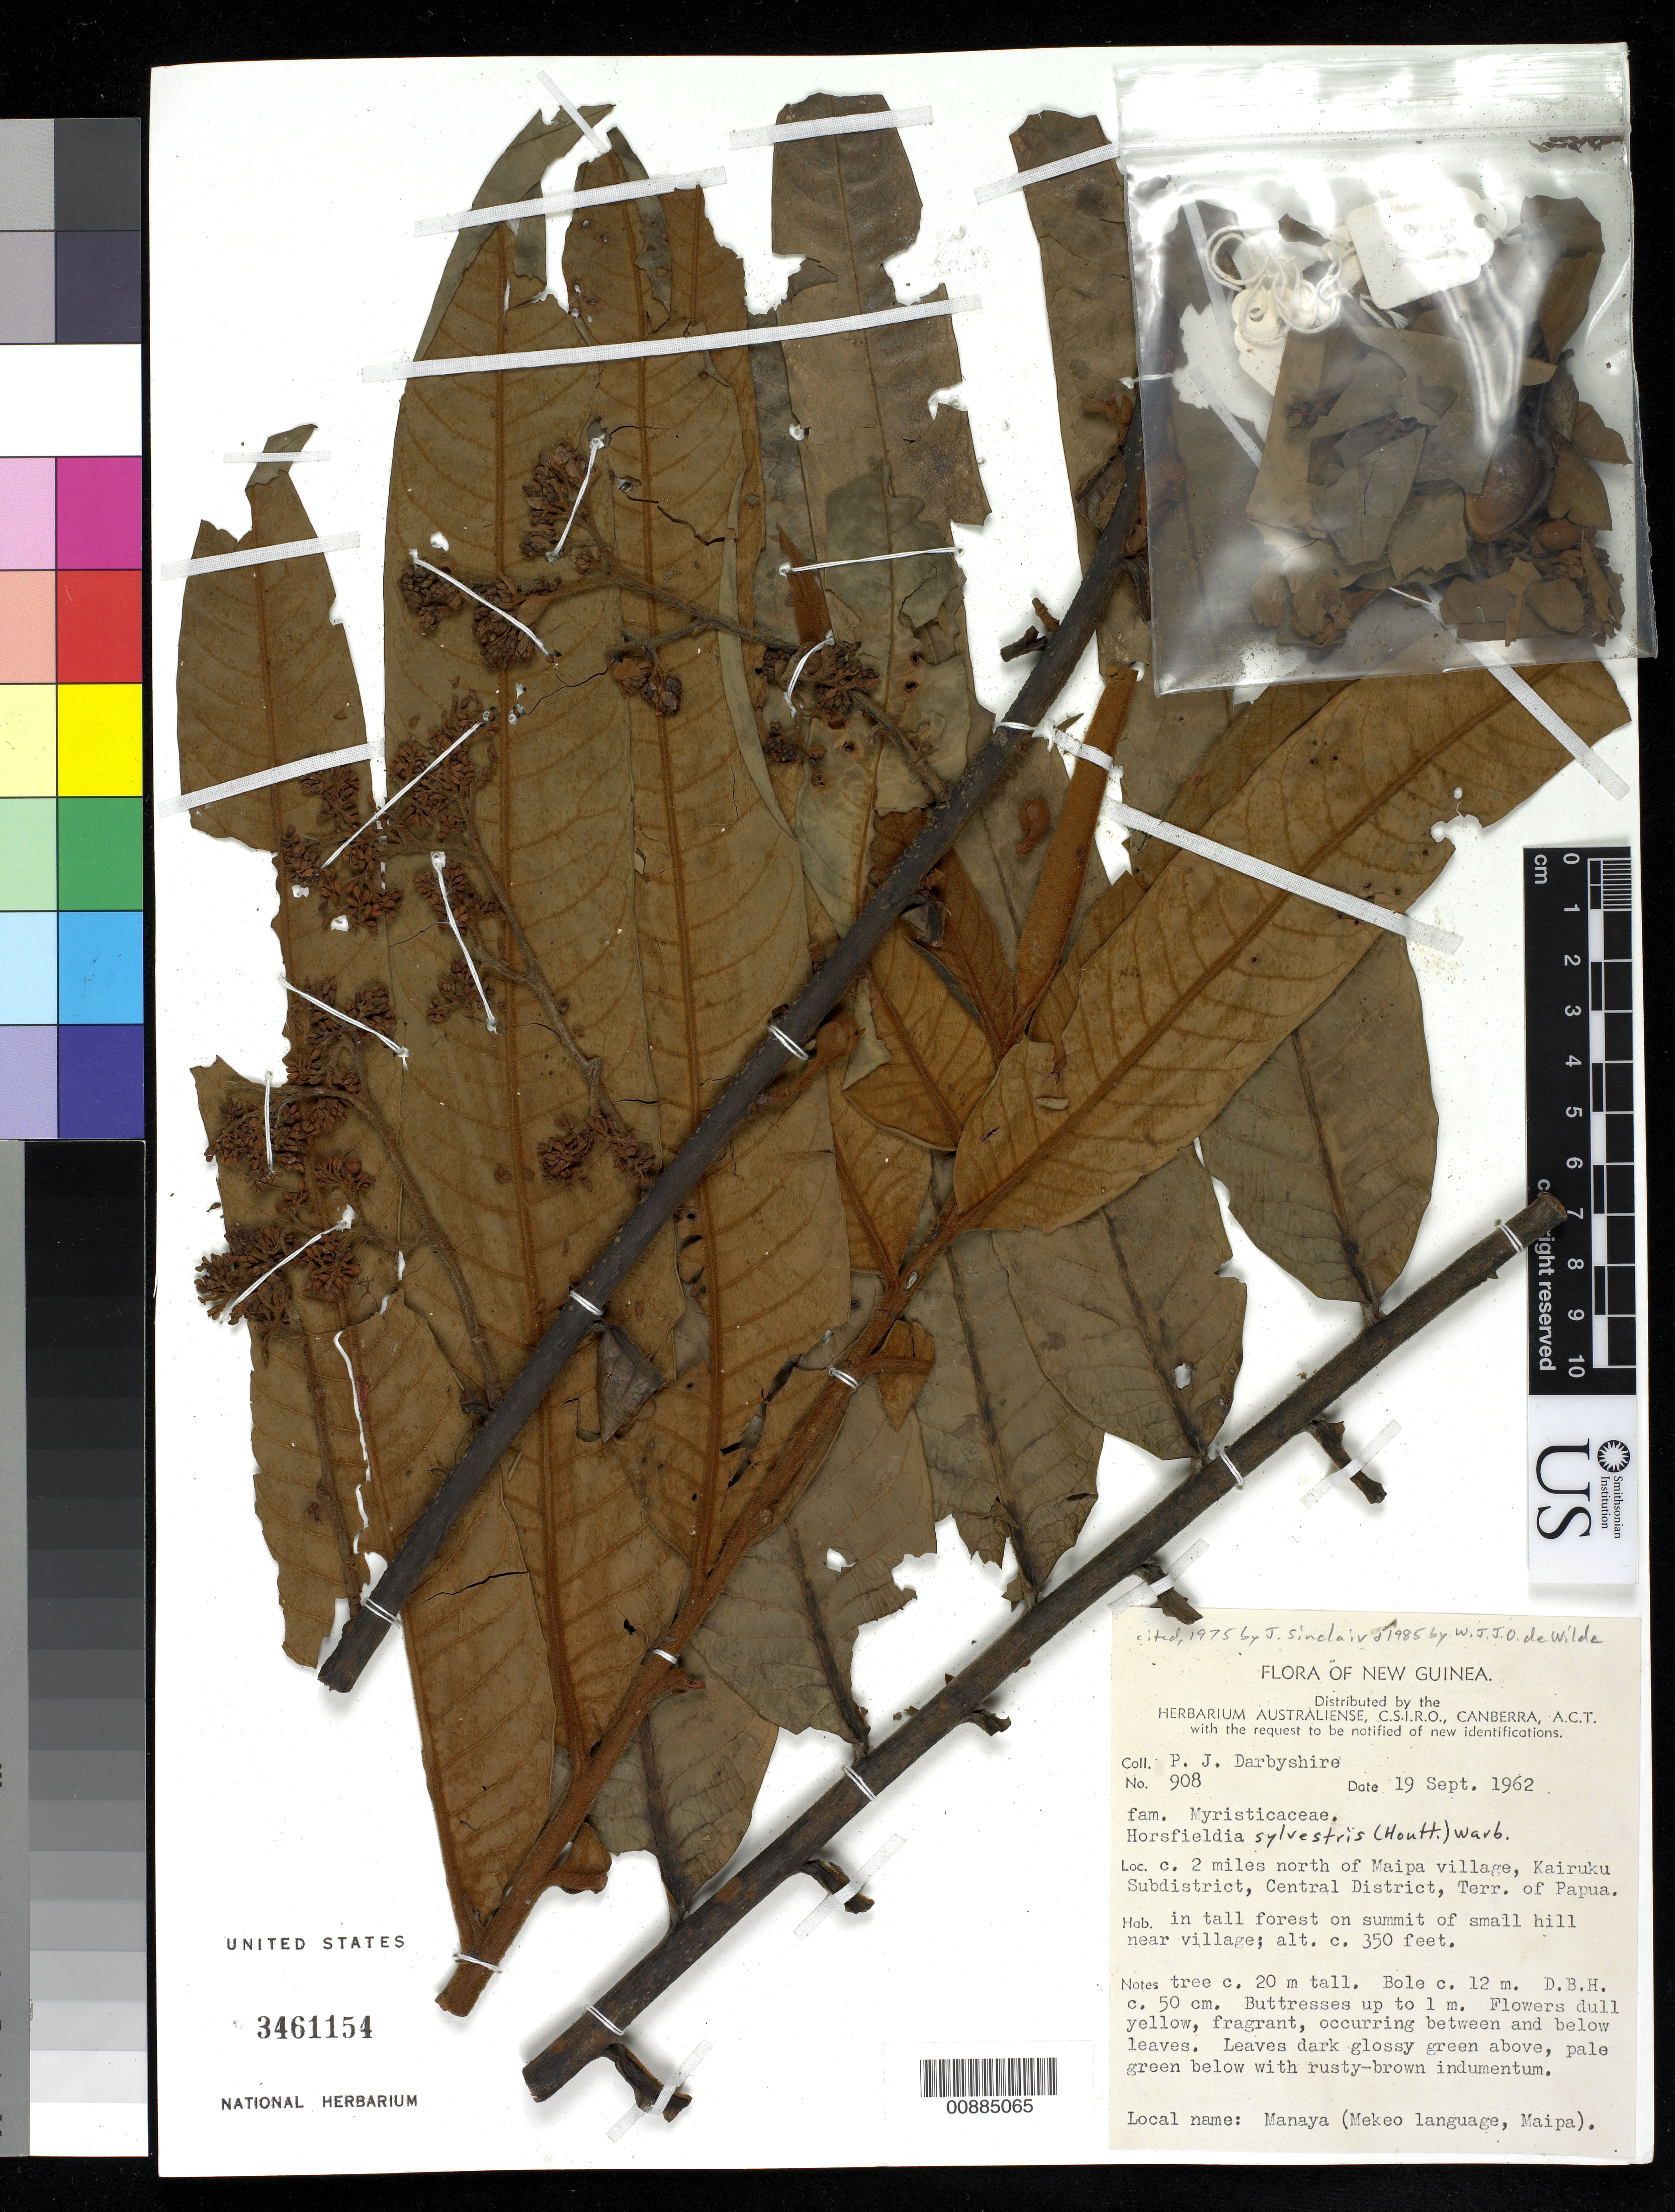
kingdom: Plantae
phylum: Tracheophyta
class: Magnoliopsida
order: Magnoliales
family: Myristicaceae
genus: Horsfieldia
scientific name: Horsfieldia sylvestris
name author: (Houtt.) Warb.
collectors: P. Darbyshire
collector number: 908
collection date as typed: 19 Sep 1962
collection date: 1962-09-19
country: Papua New Guinea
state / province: Central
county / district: Kairuku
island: New Guinea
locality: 2 miles north of Maipa village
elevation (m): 107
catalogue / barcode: US 3461154